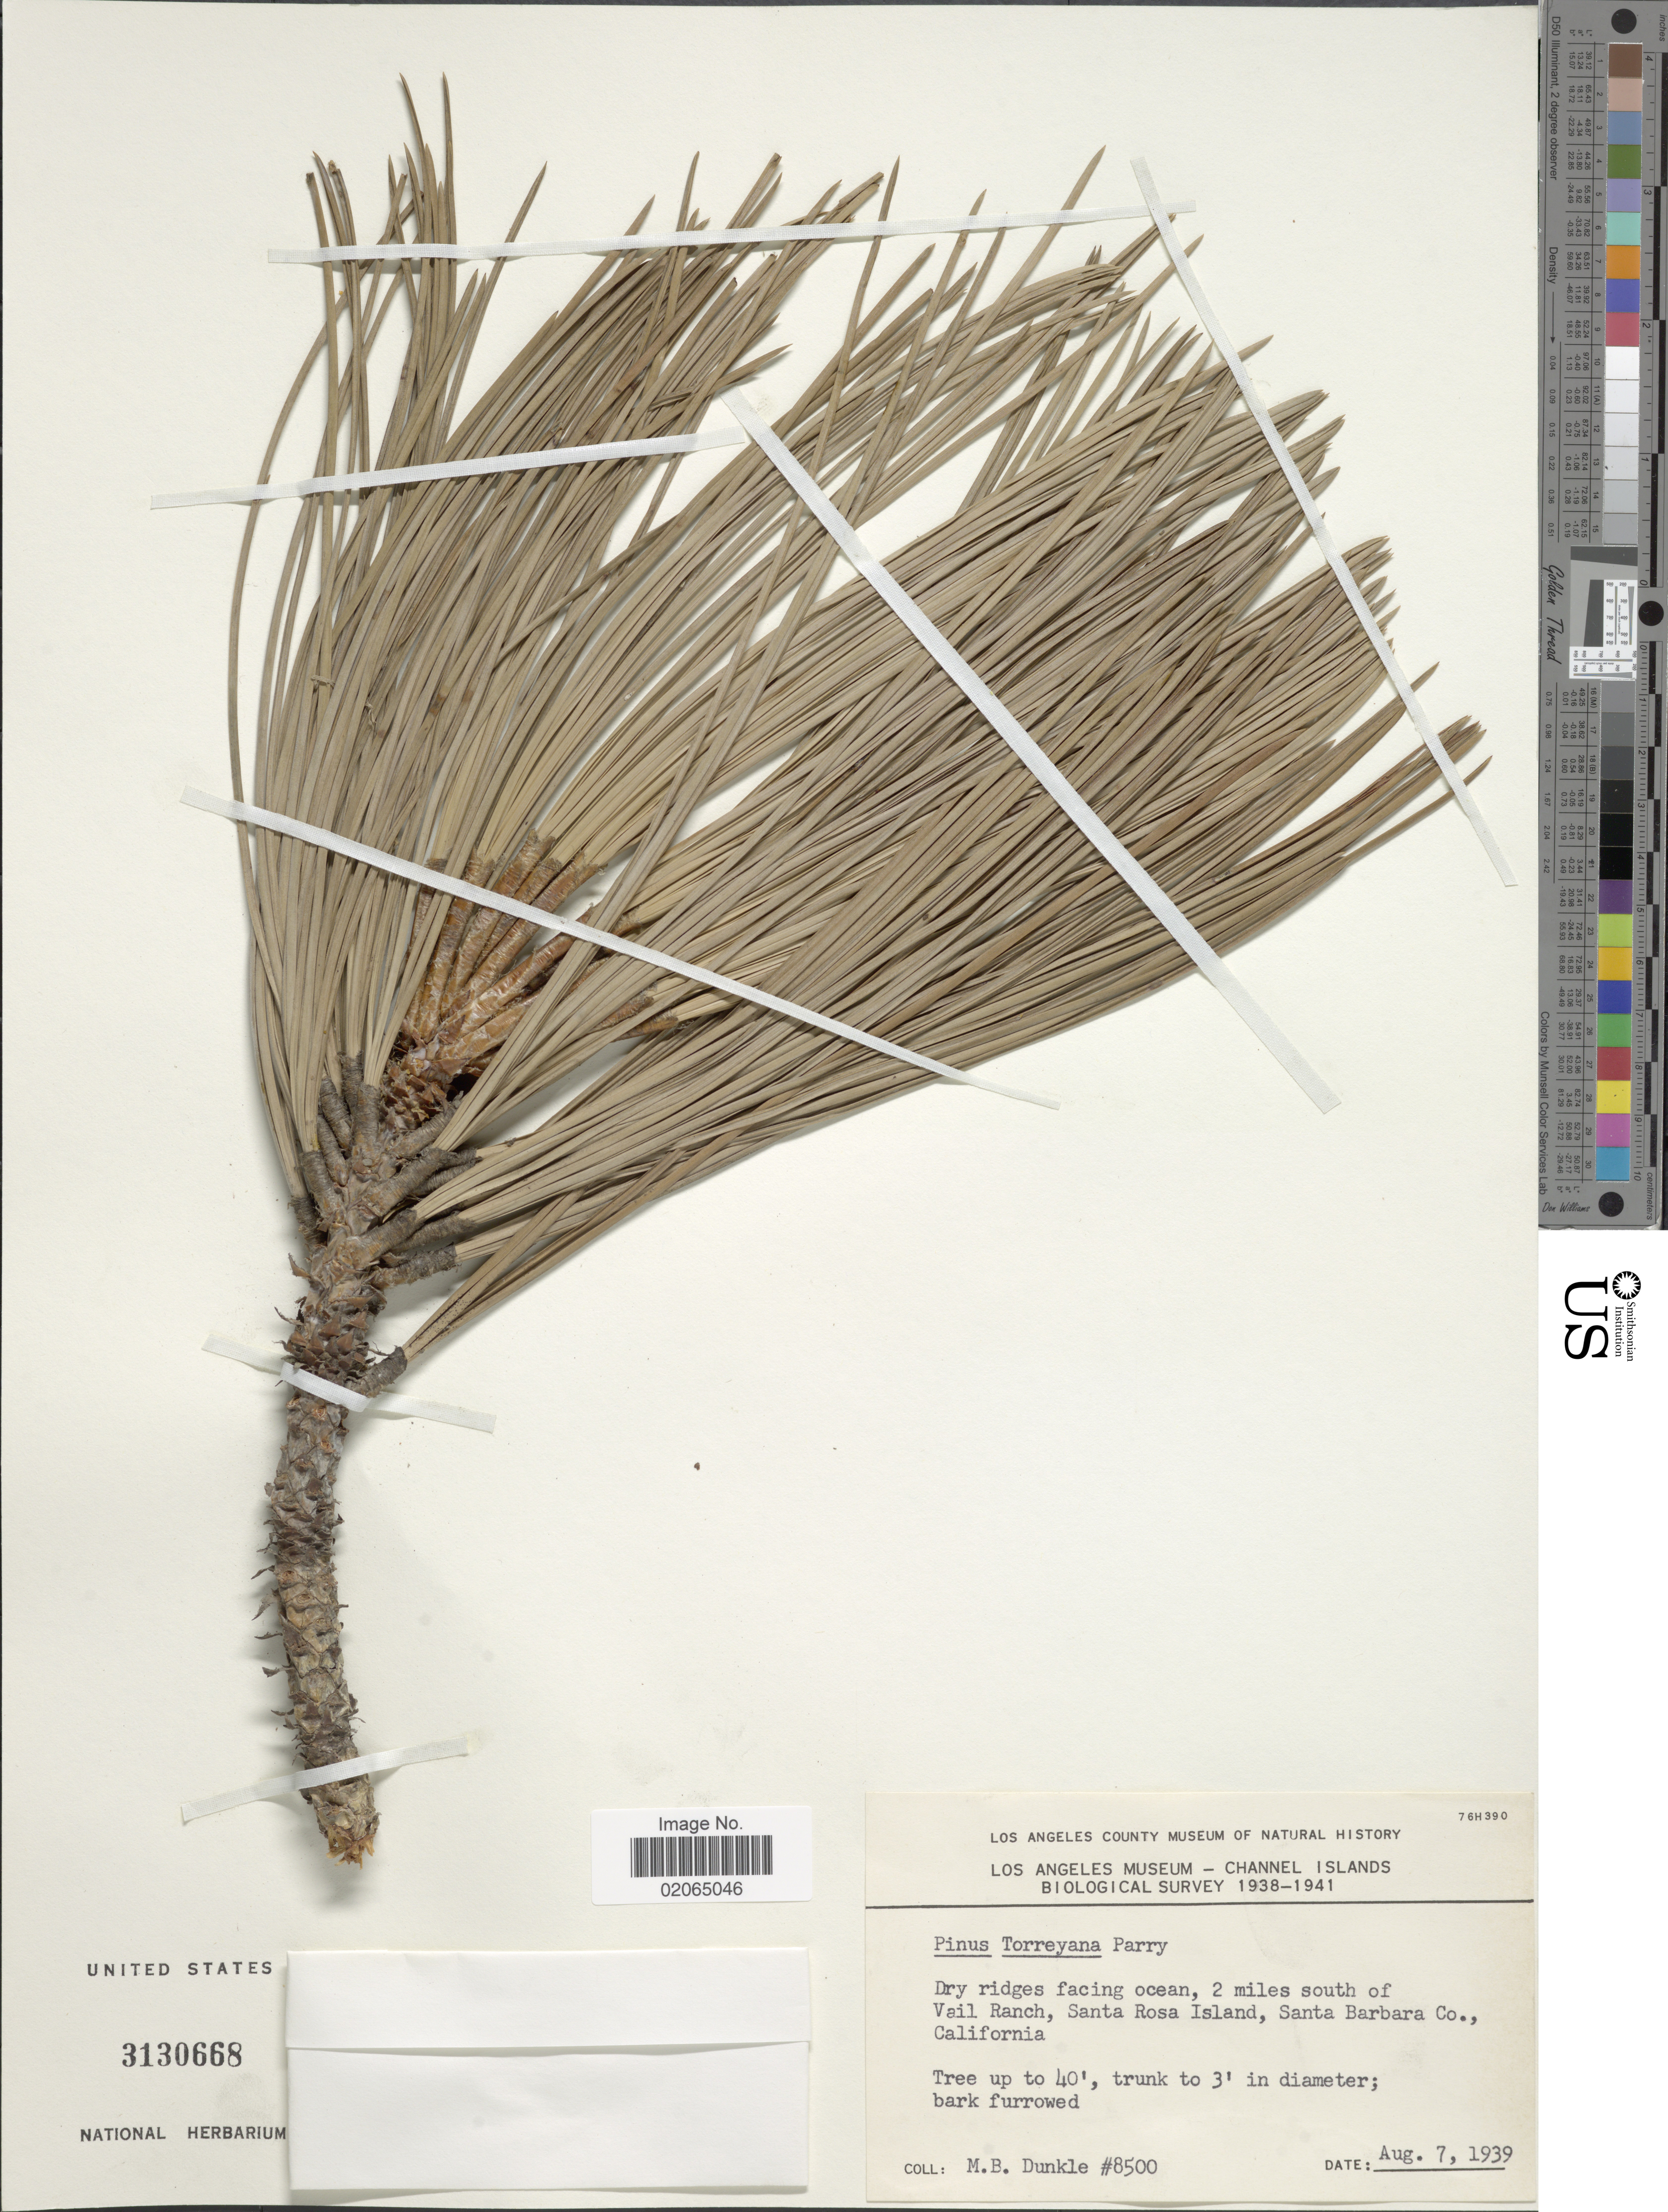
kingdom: Plantae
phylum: Tracheophyta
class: Pinopsida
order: Pinales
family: Pinaceae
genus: Pinus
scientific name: Pinus torreyana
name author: Parry ex Carrière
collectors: M. Dunkle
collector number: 8500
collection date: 1939-08-07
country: United States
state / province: California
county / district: Santa Barbara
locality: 2 miles south of Vail Ranch, Santa Rosa island, Santa Barbara Co.,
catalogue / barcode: US 3130668